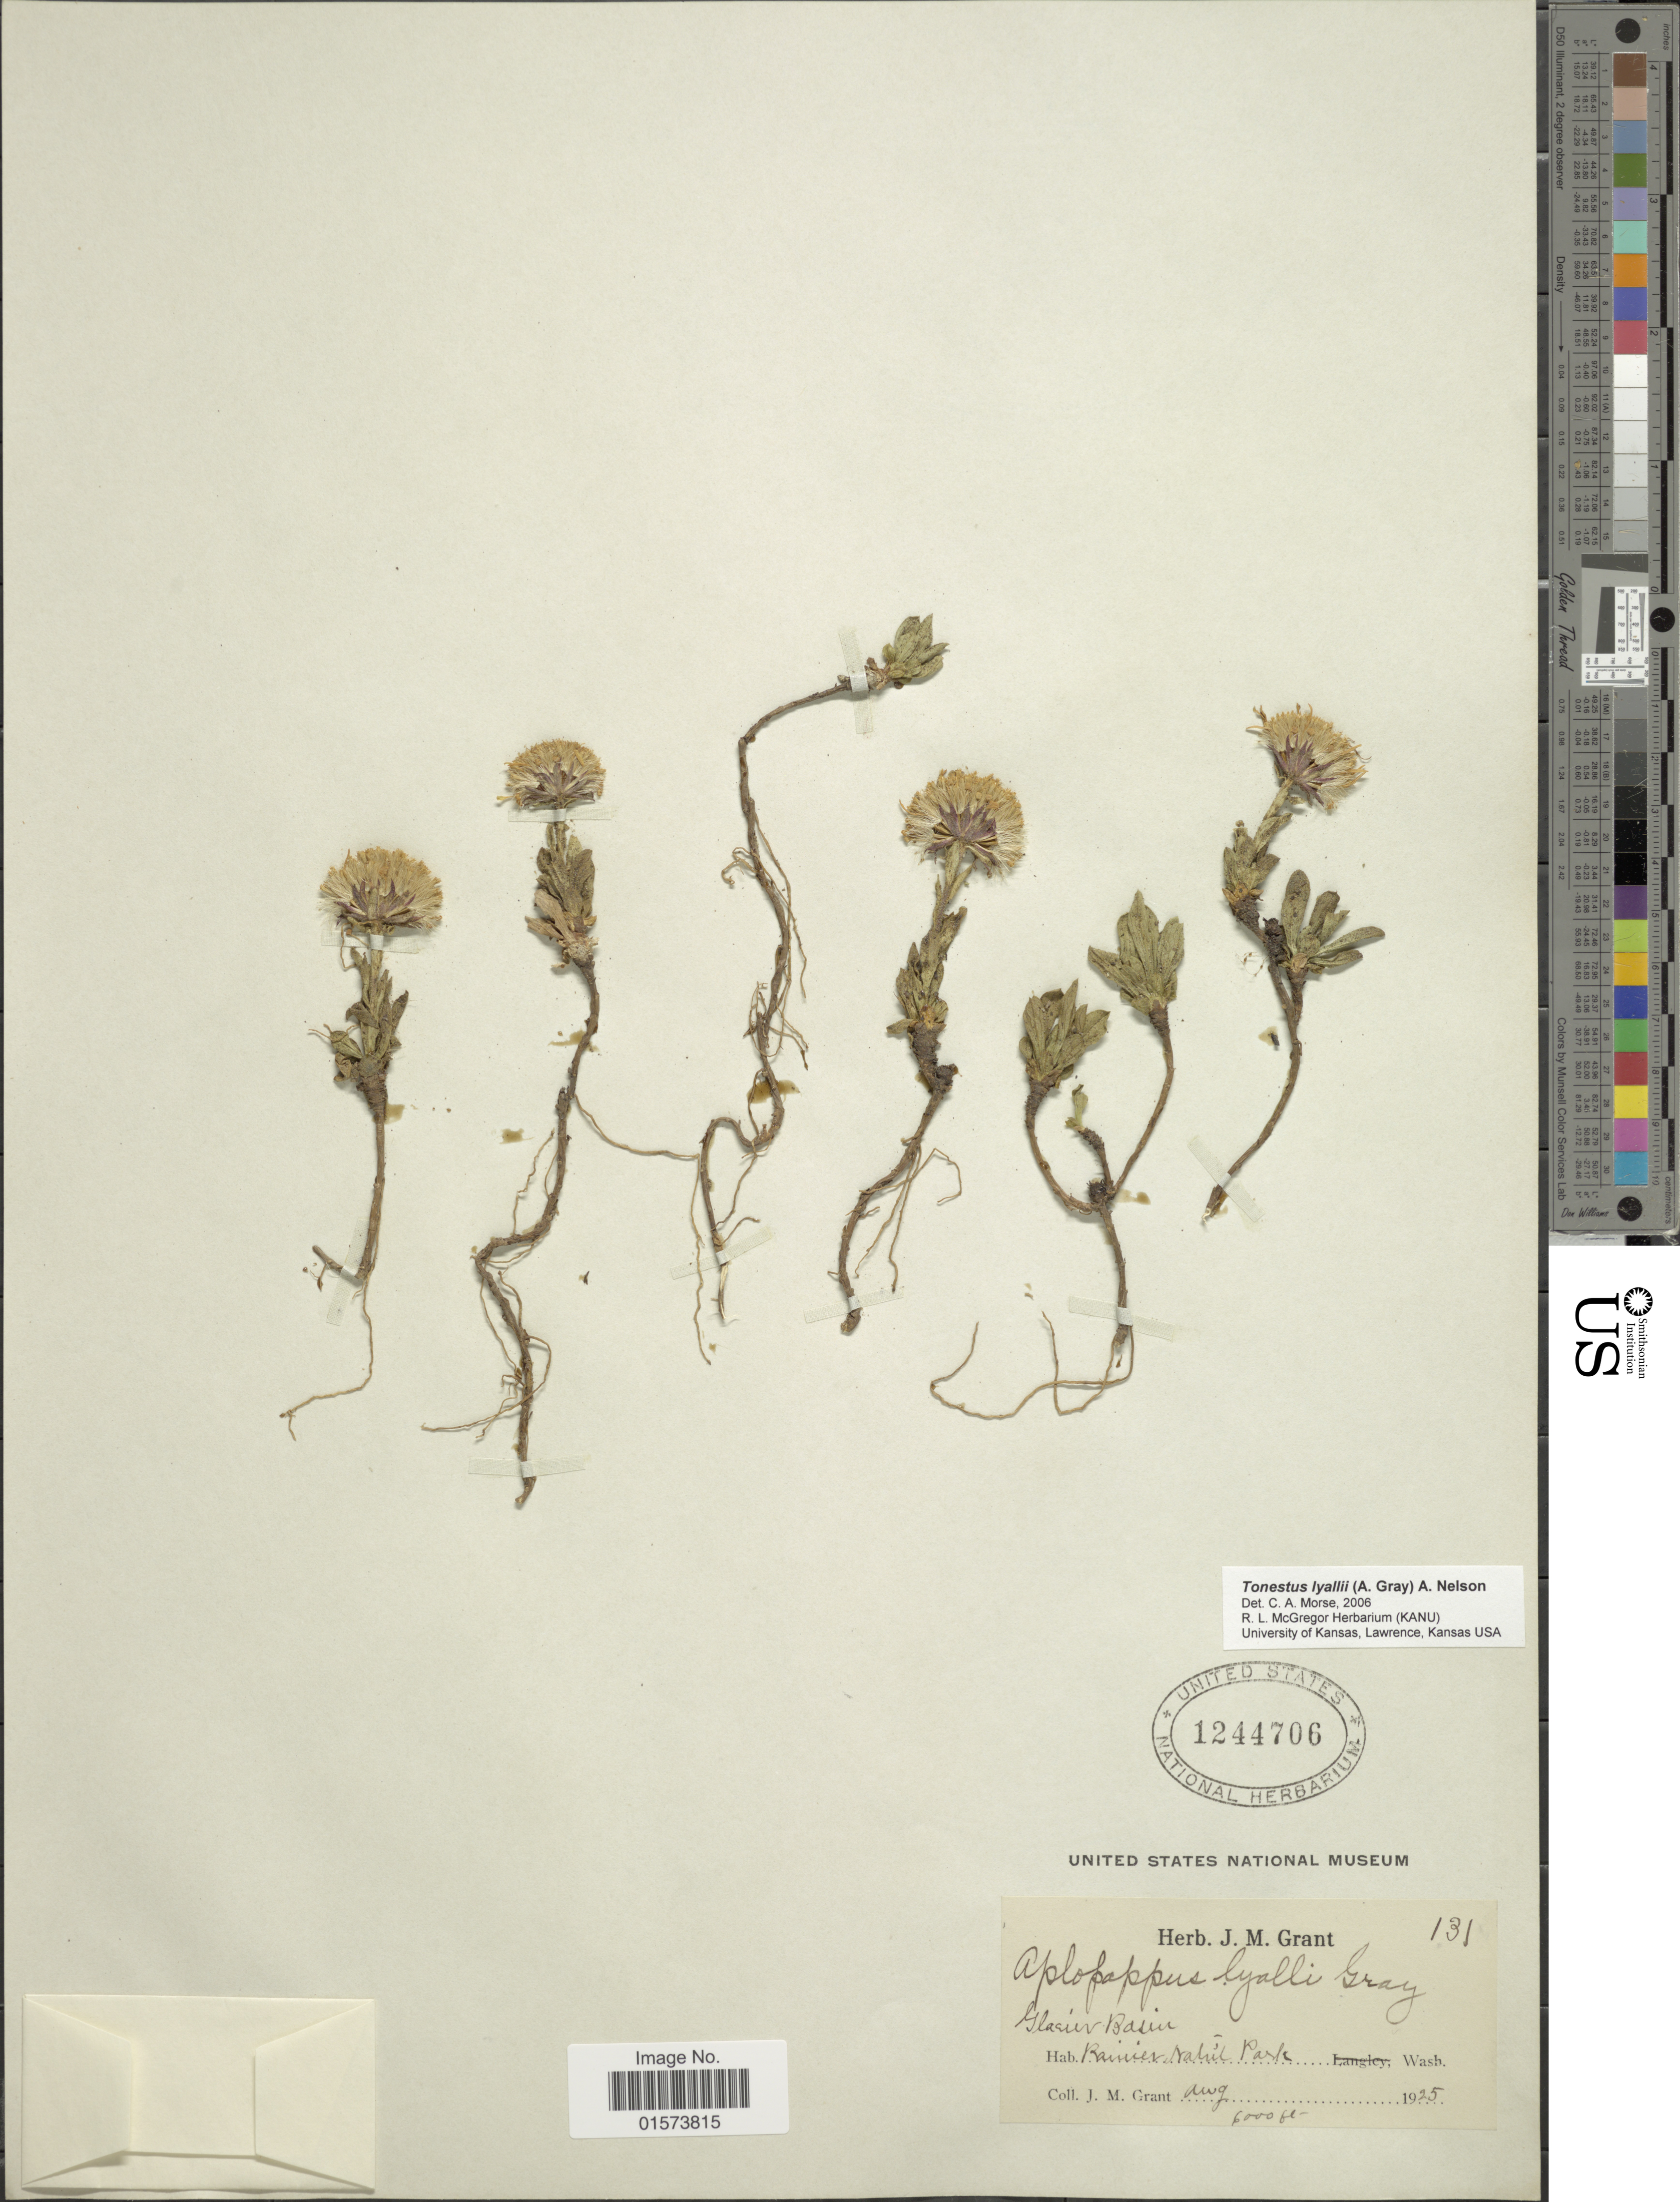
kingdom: Plantae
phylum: Tracheophyta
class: Magnoliopsida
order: Asterales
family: Asteraceae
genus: Tonestus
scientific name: Tonestus lyallii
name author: (A. Gray) A. Nelson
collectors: J. M. Grant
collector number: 131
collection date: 1925-08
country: United States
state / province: Washington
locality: Glasier Basin, Rainier Natl Park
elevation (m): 1829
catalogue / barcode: US 1244706